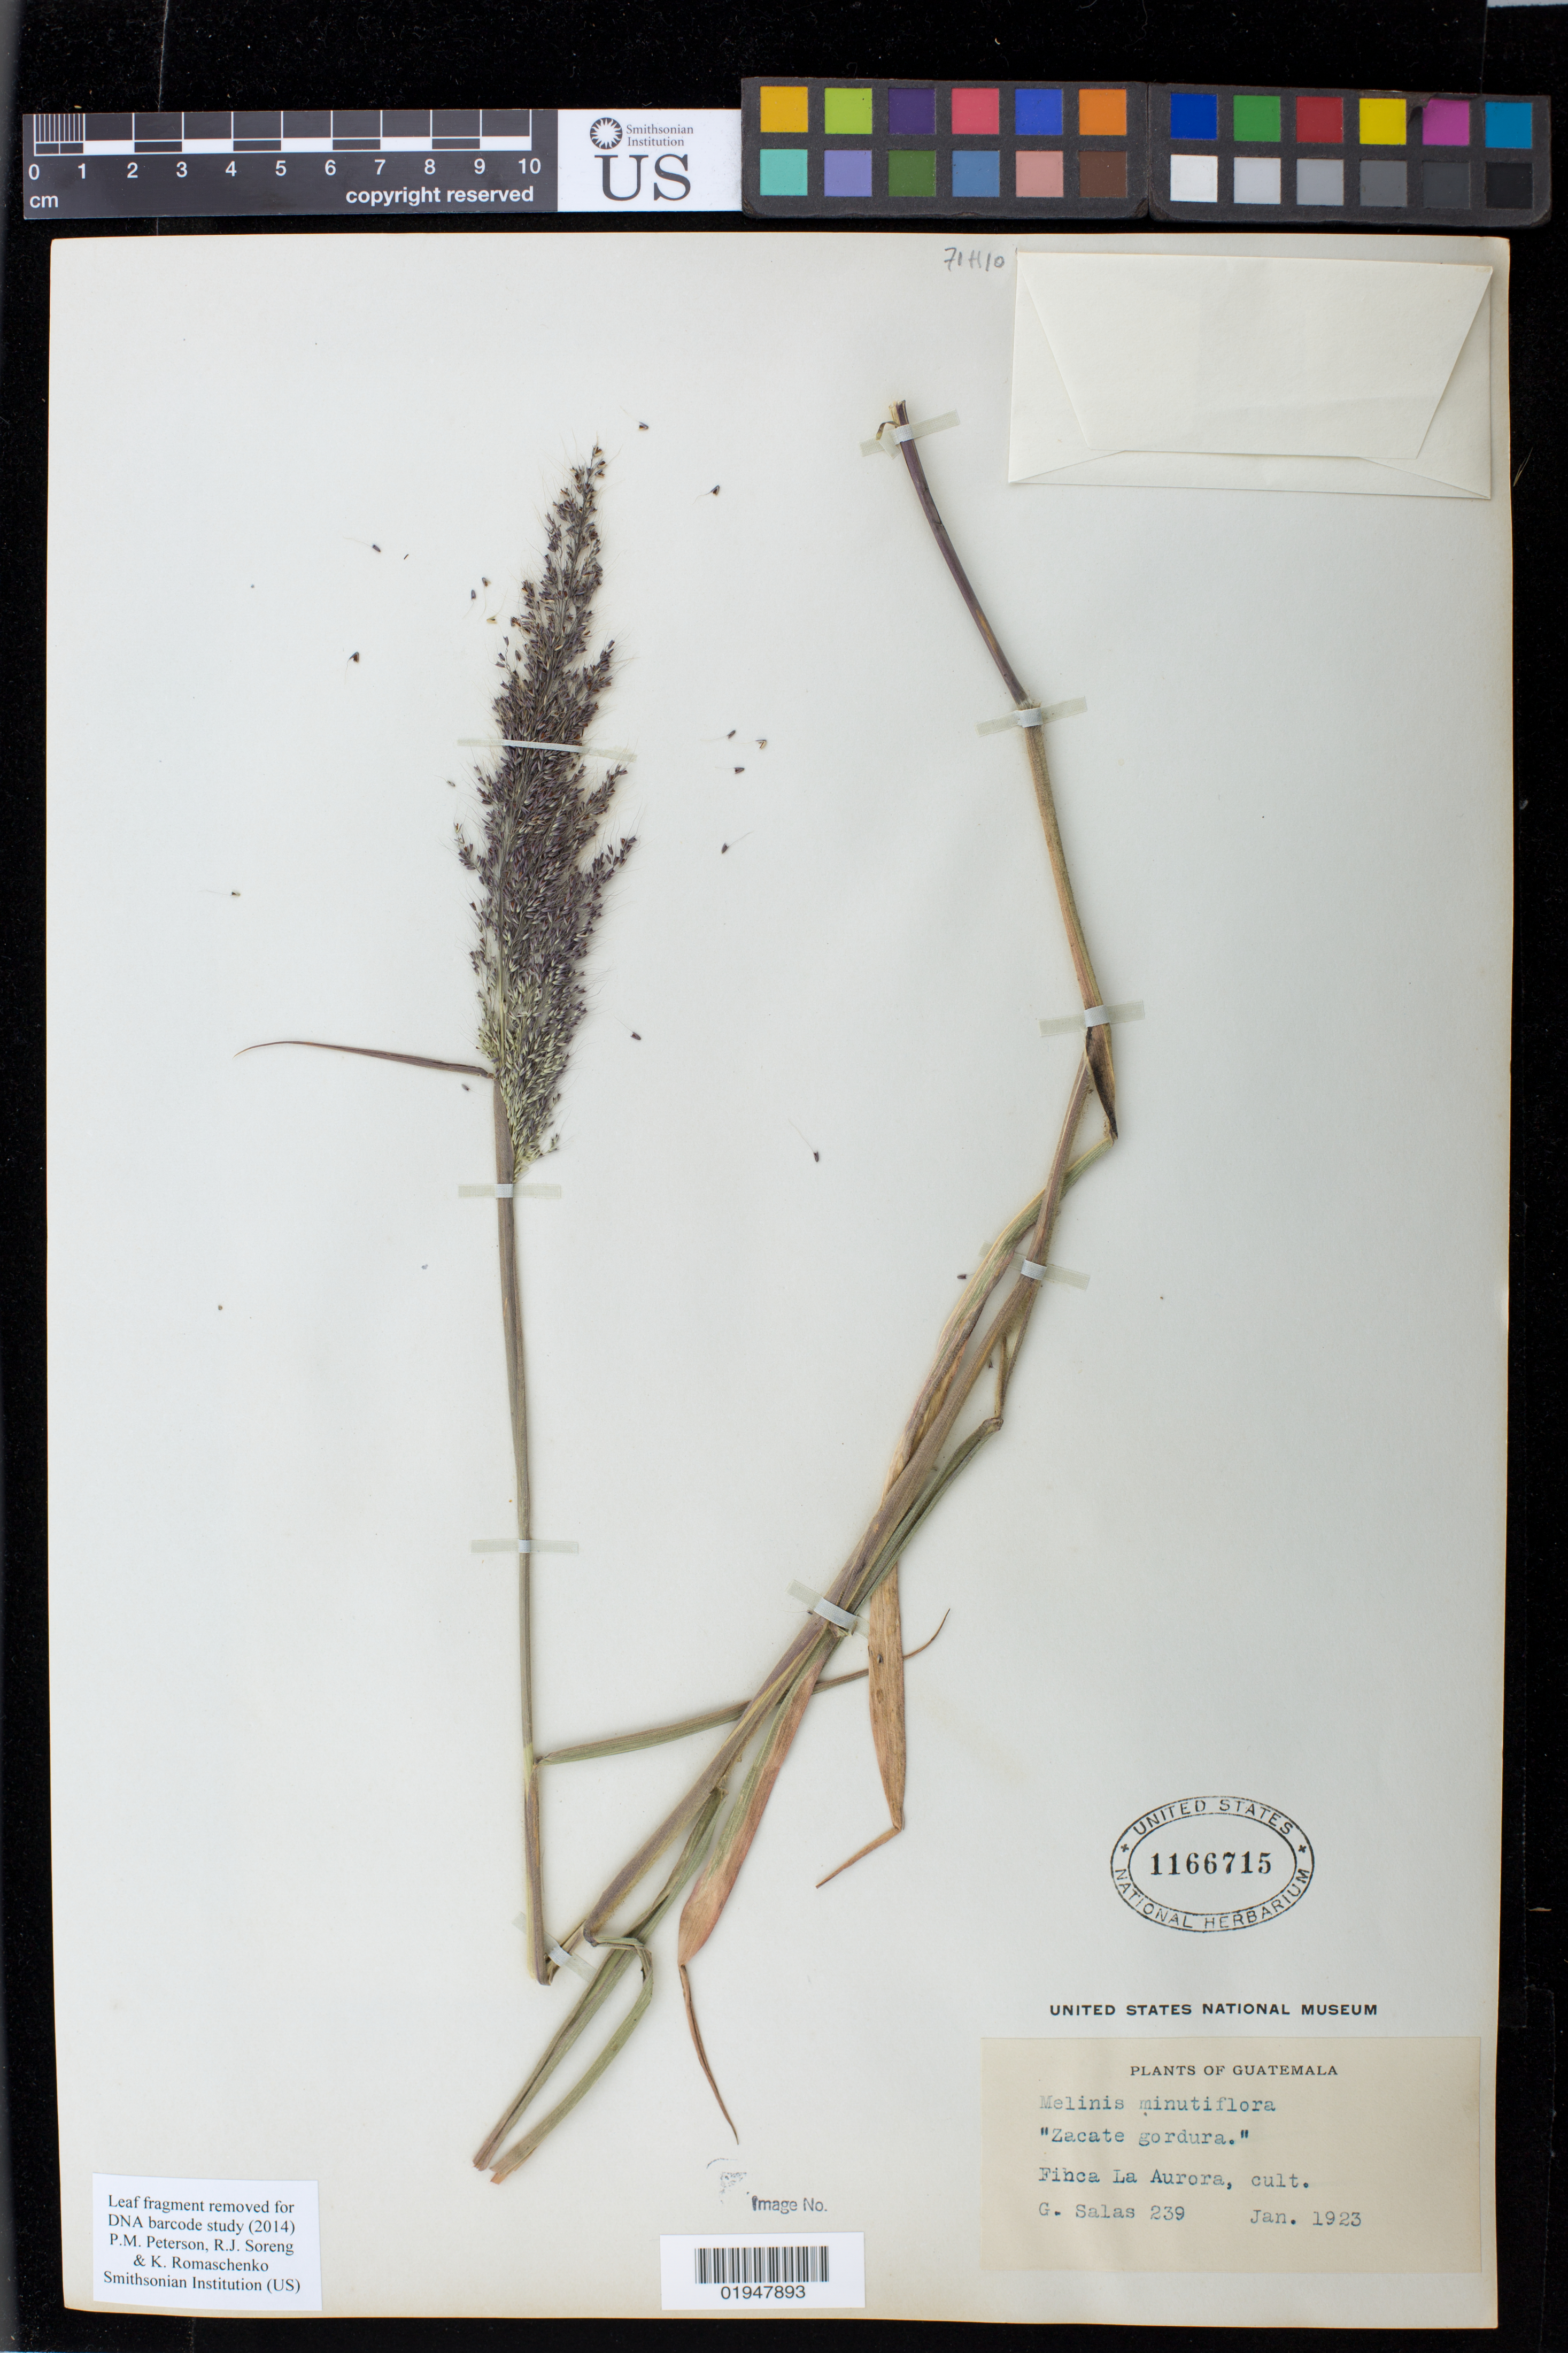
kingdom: Plantae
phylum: Tracheophyta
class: Liliopsida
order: Poales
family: Poaceae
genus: Melinis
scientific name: Melinis minutiflora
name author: P. Beauv.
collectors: G. Salas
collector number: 239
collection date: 1923-01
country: Guatemala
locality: Finca La Aurora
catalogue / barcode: US 1166715